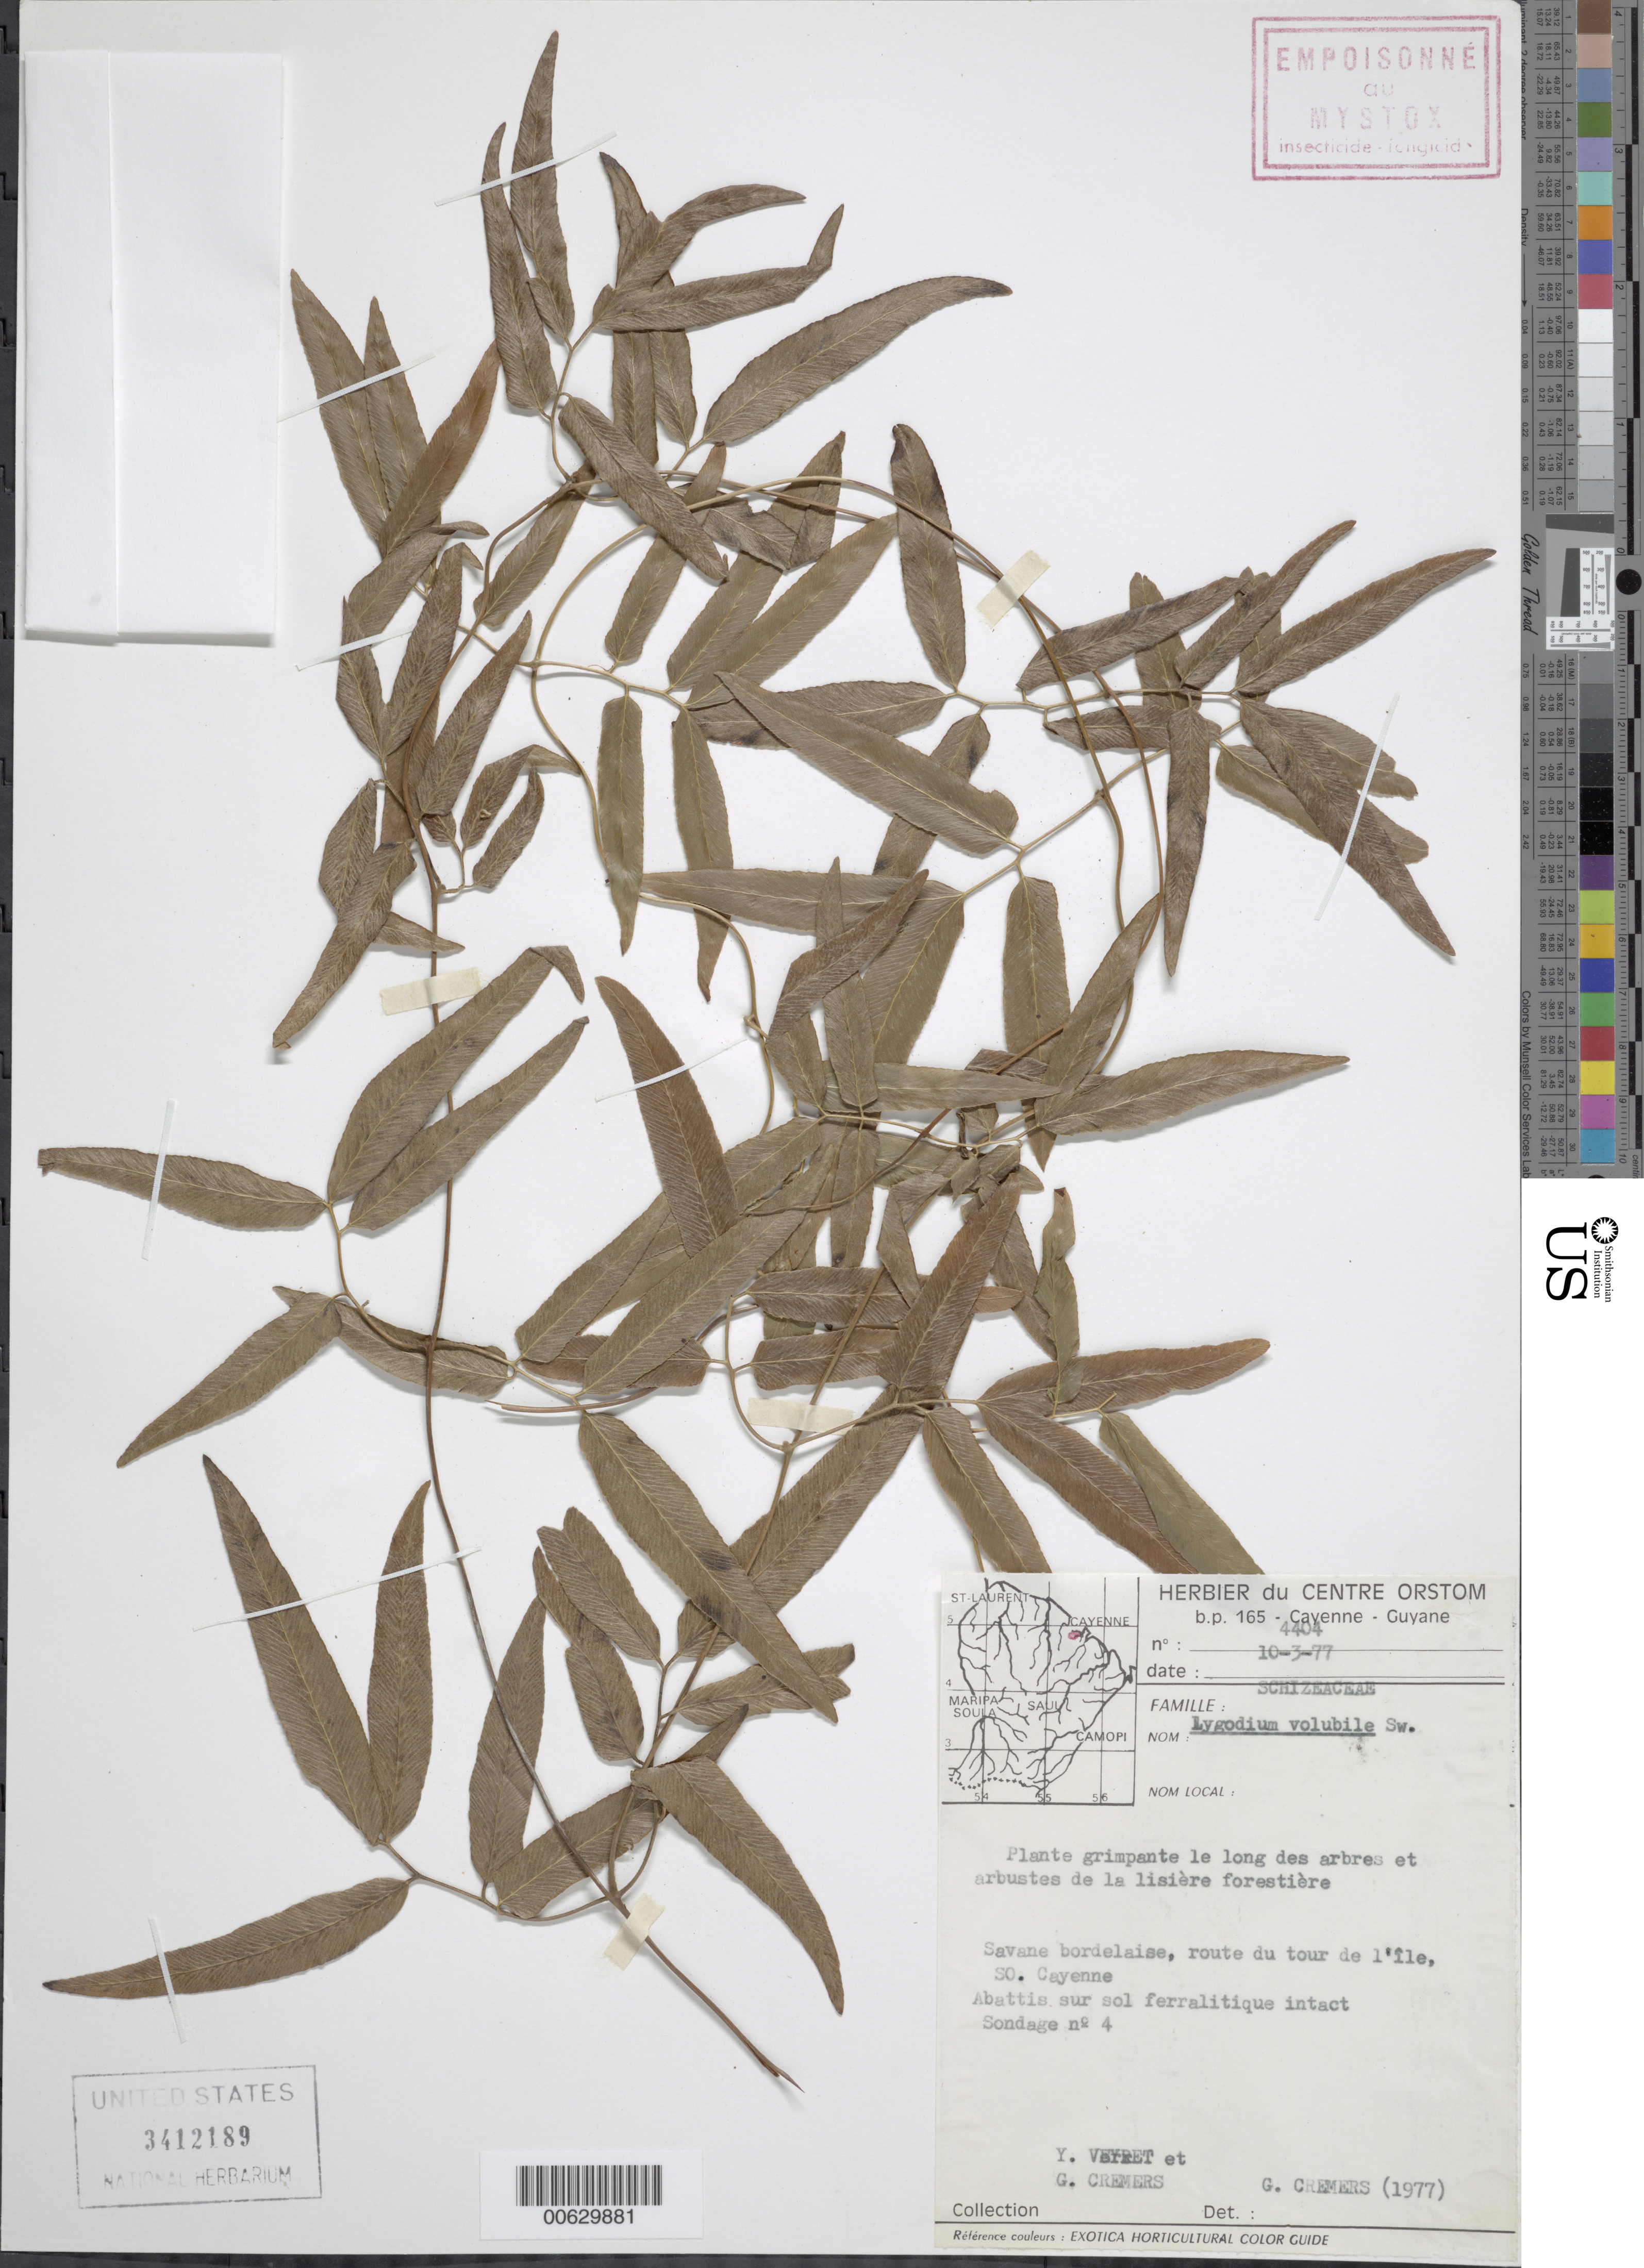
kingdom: Plantae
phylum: Tracheophyta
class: Polypodiopsida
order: Schizaeales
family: Lygodiaceae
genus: Lygodium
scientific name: Lygodium volubile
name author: Sw.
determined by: Cremers, Georges A.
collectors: Y. Veyret & G. Cremers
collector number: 4404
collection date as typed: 10-Mar-77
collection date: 1977-03-10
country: French Guiana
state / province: Cayenne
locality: Cayenne, route du tour de l'Ile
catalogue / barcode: US 3412189